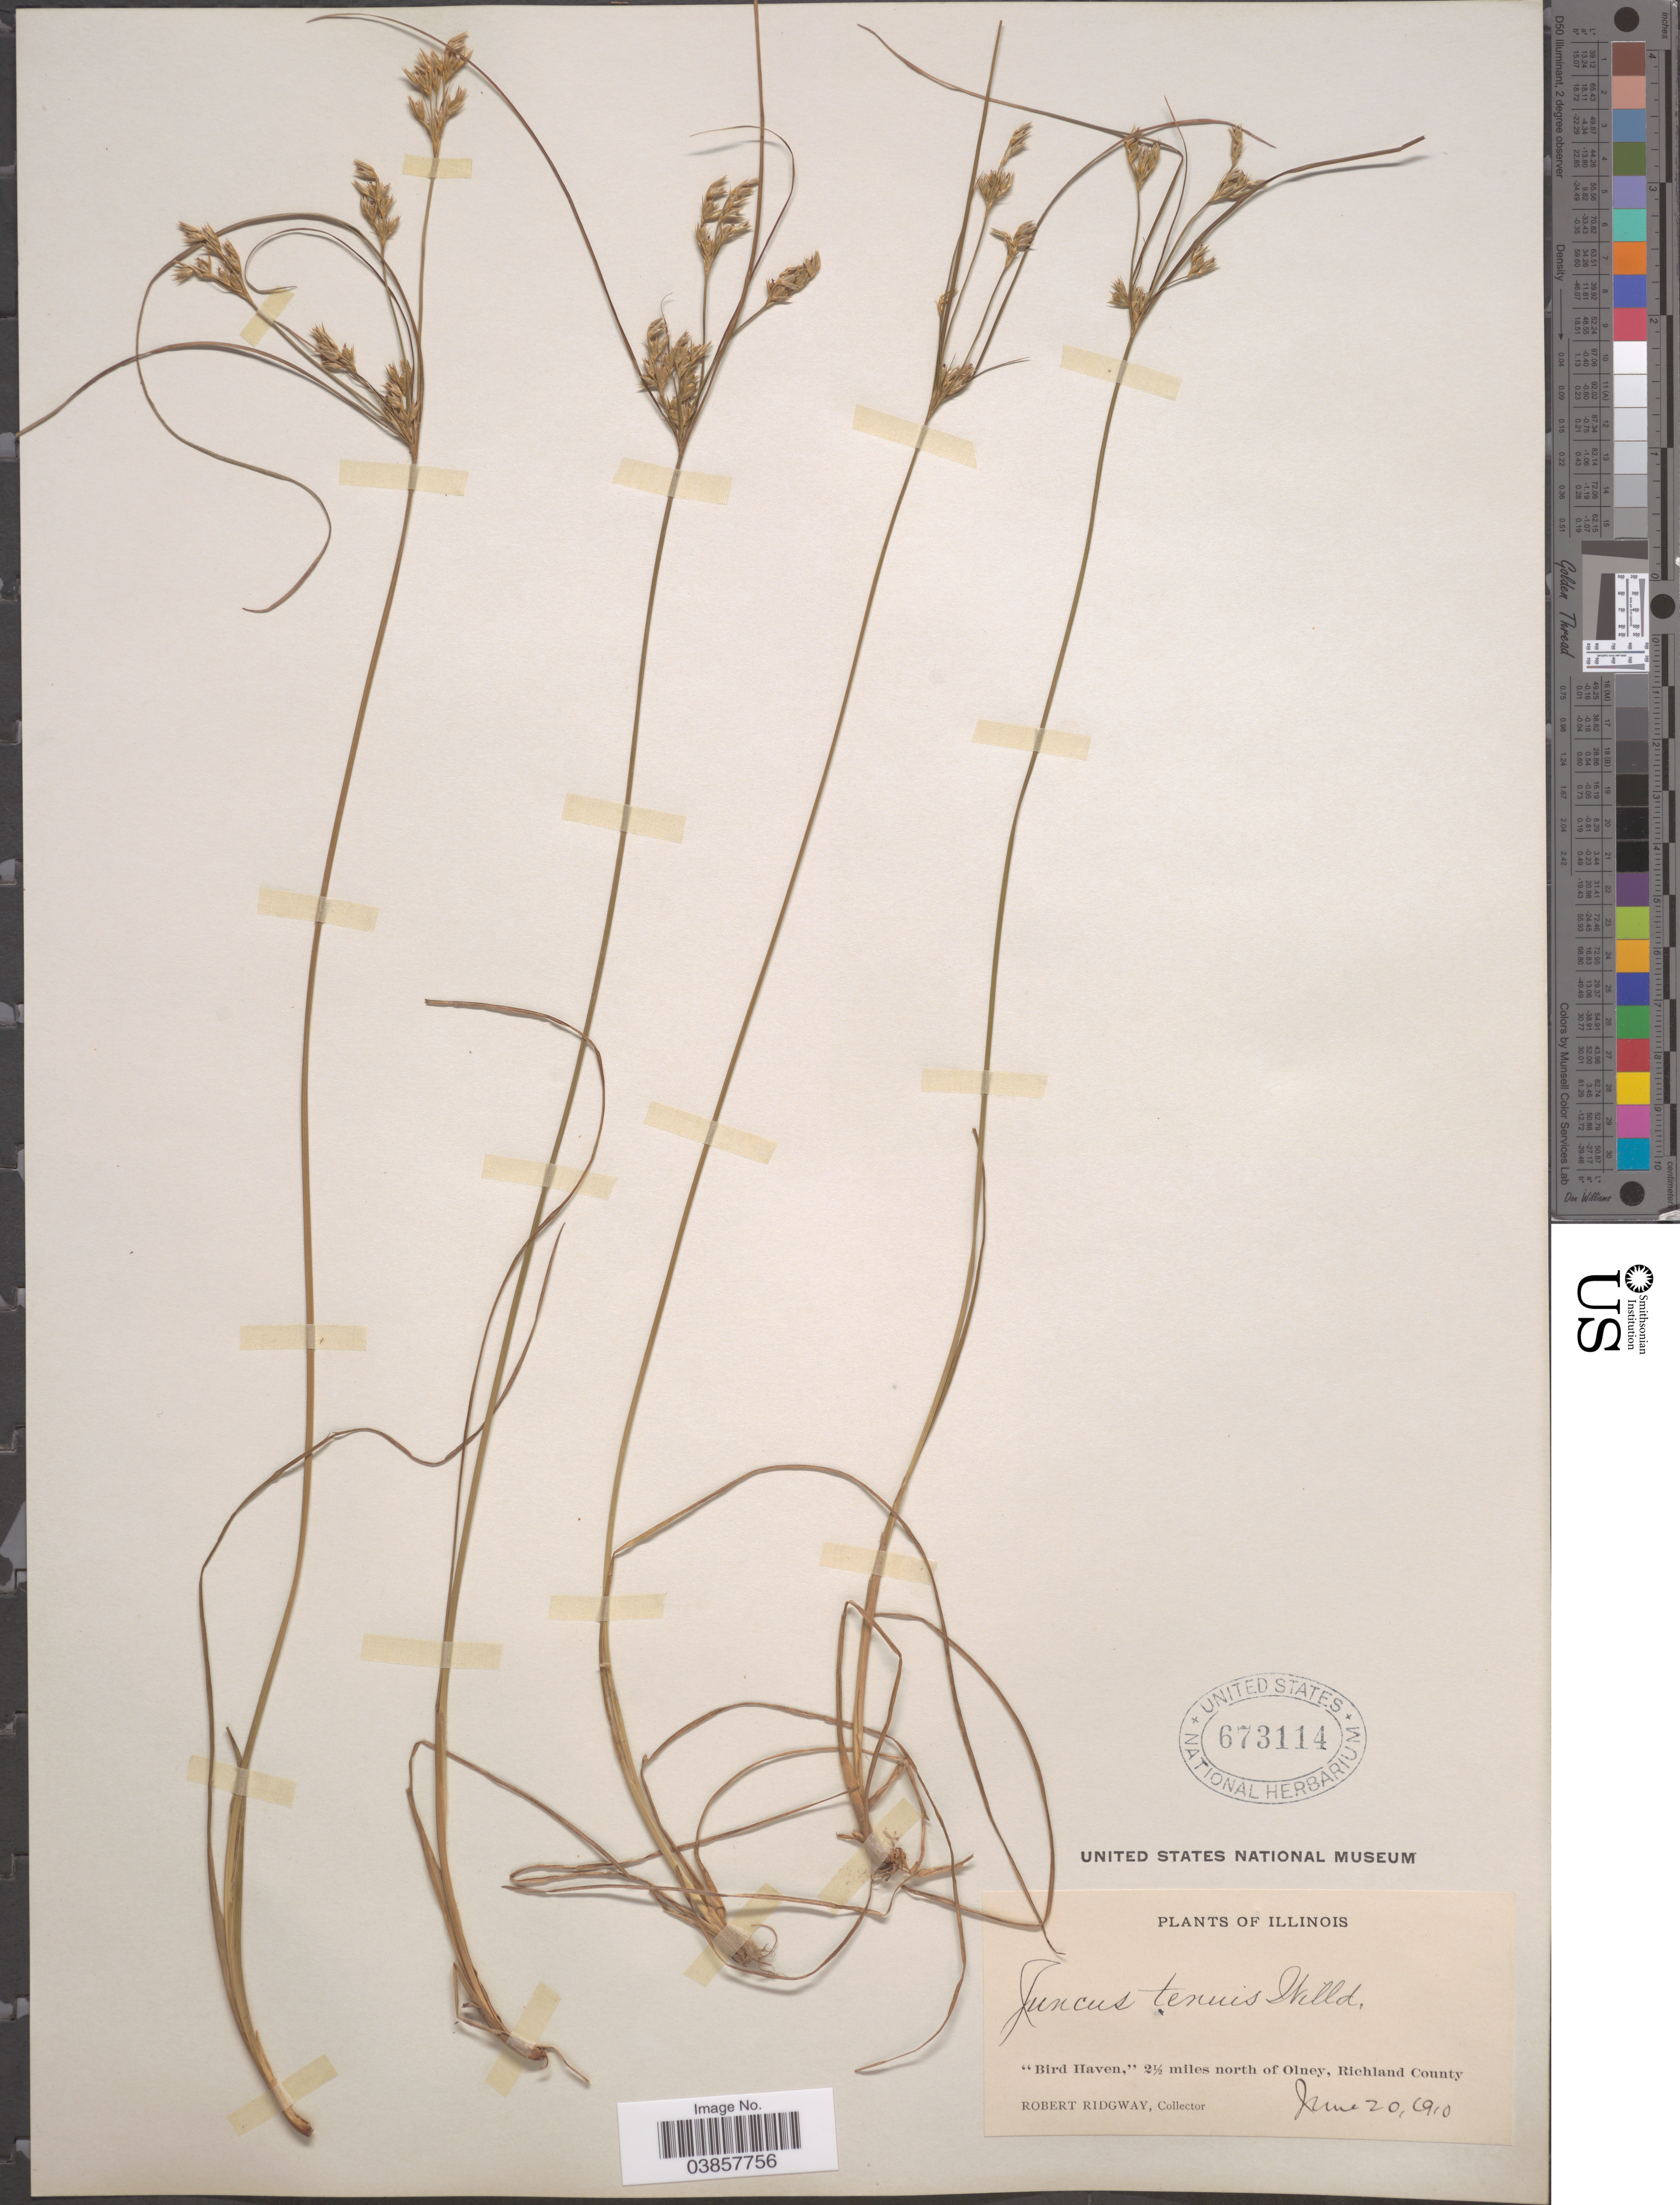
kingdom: Plantae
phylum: Tracheophyta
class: Liliopsida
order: Poales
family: Juncaceae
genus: Juncus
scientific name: Juncus tenuis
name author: Willd.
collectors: R. Ridgway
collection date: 1910-06-20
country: United States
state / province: Illinois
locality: Bird Haven,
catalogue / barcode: US 673114